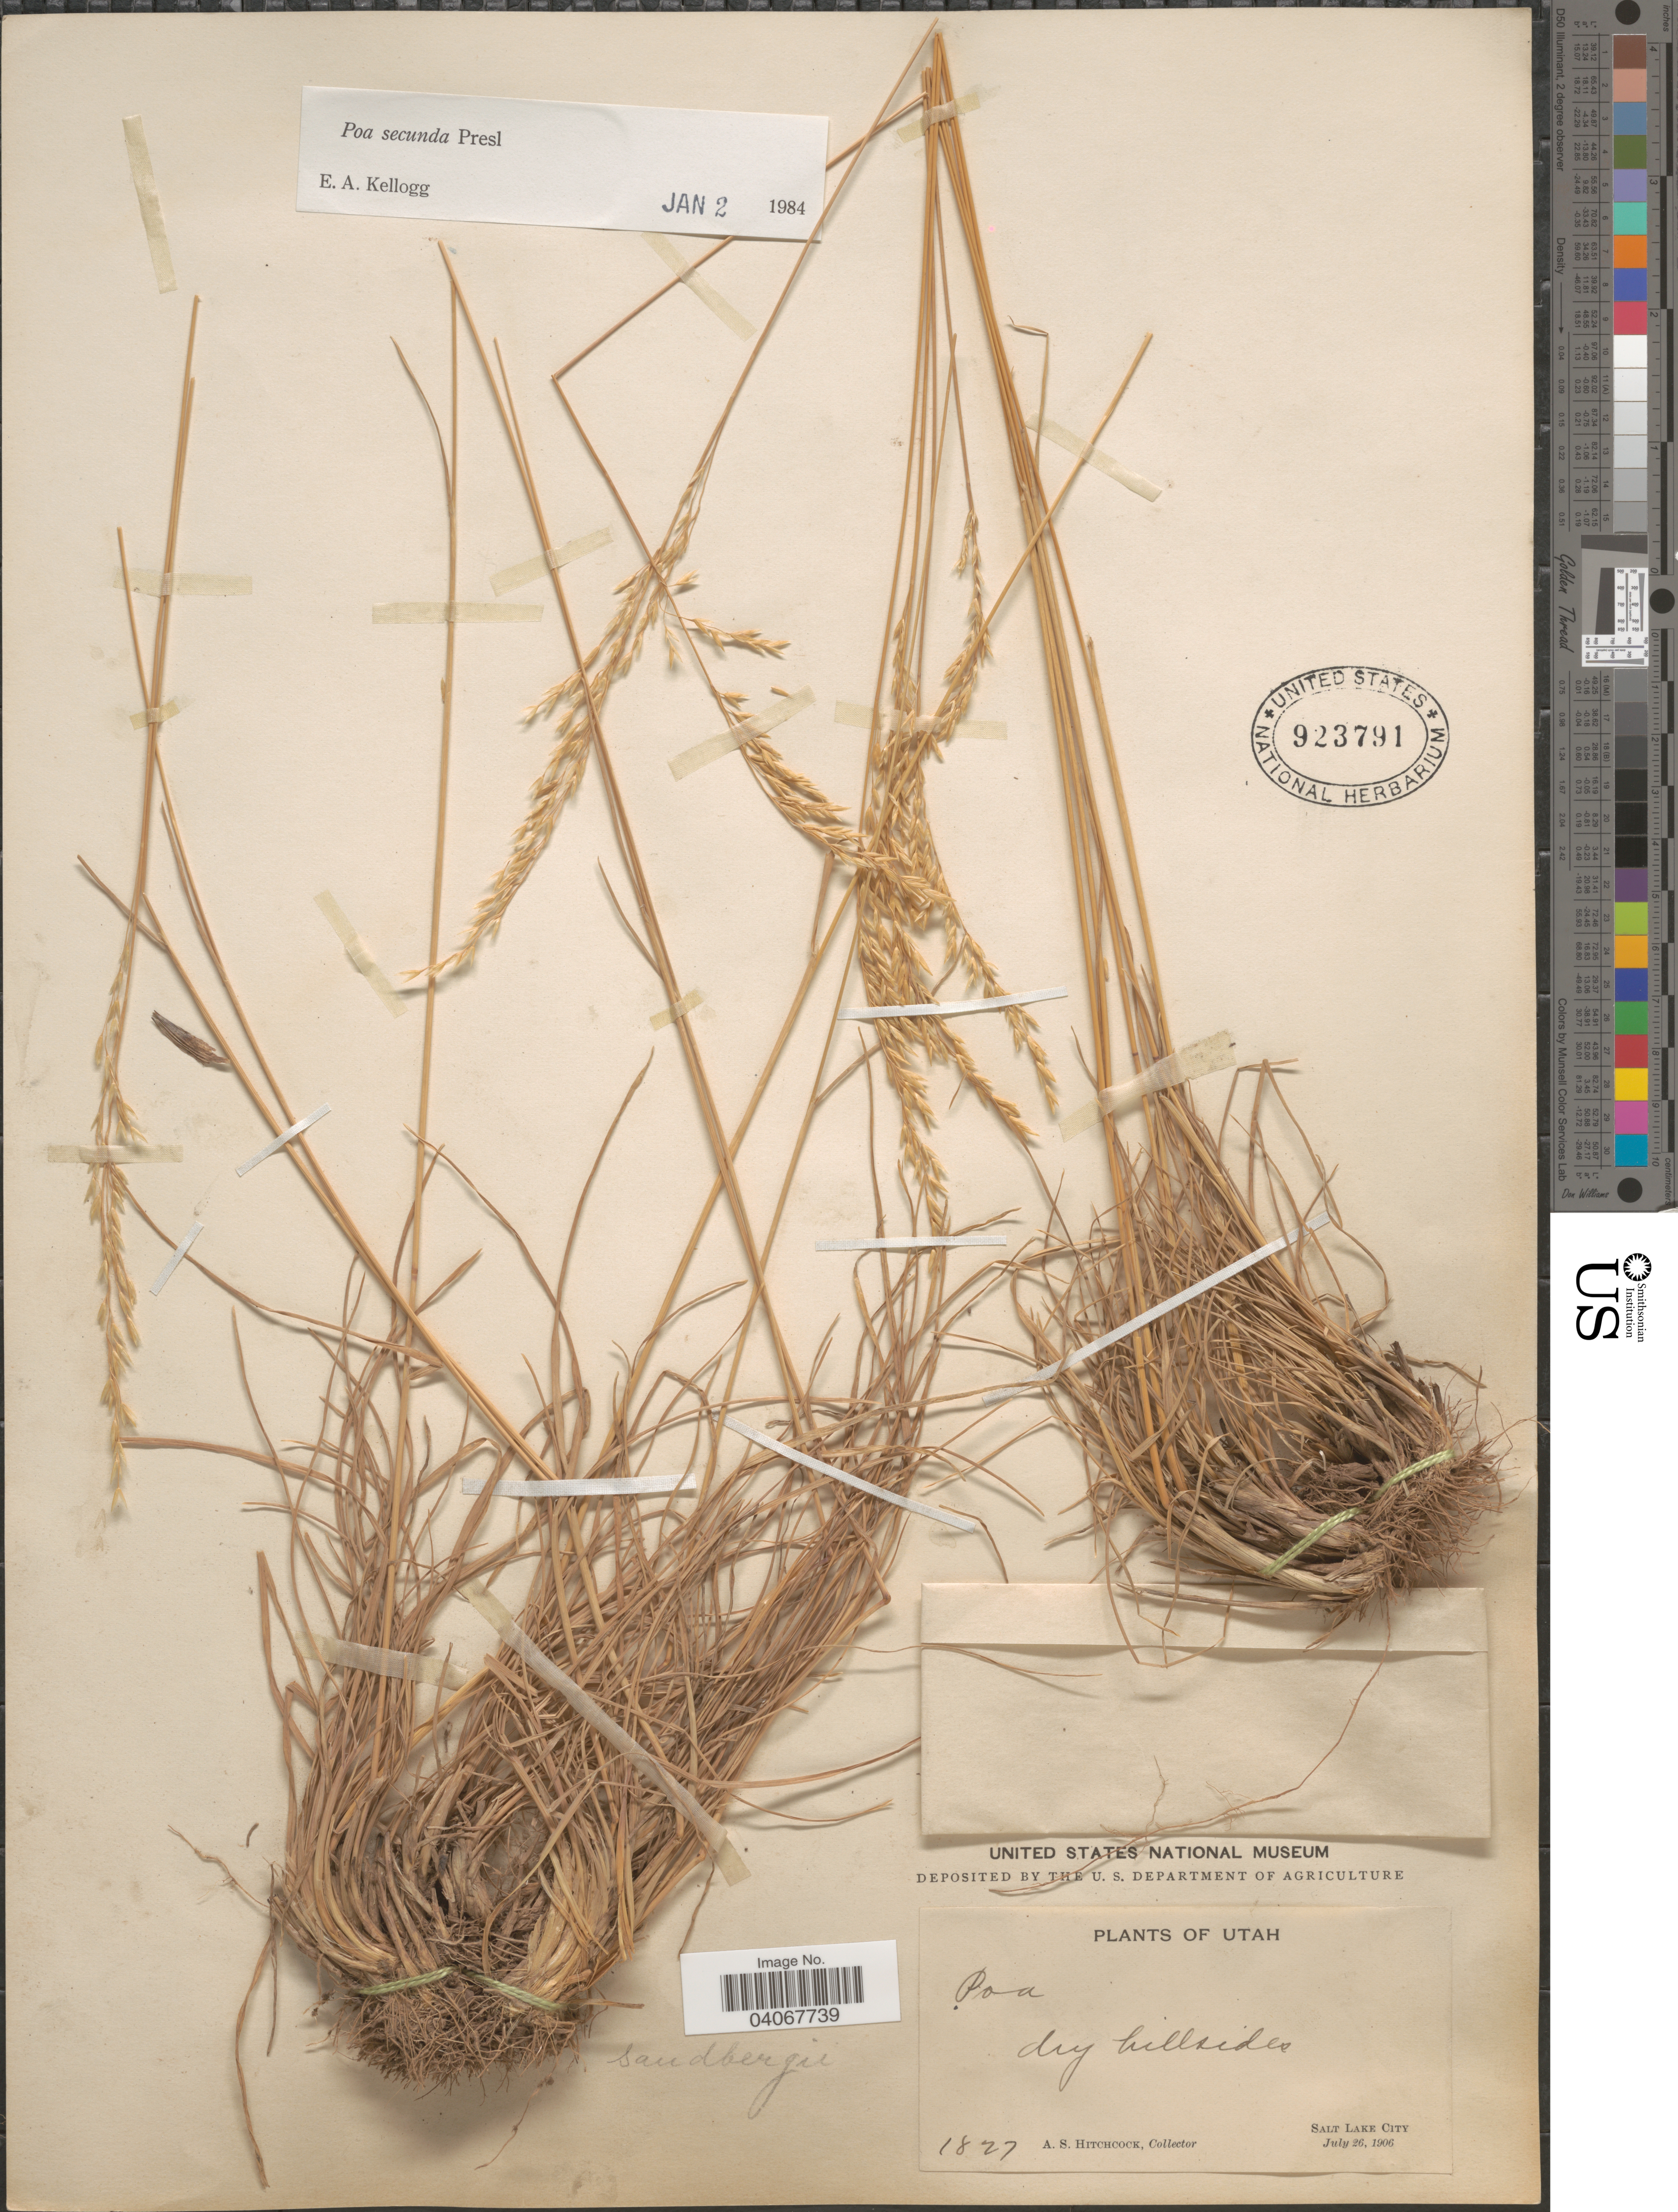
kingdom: Plantae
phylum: Tracheophyta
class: Liliopsida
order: Poales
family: Poaceae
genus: Poa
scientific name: Poa secunda subsp. secunda var. secunda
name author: J. Presl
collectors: A. S. Hitchcock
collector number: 1827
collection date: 1906-07-26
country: United States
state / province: Utah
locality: Salt Lake City.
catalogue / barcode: US 923791